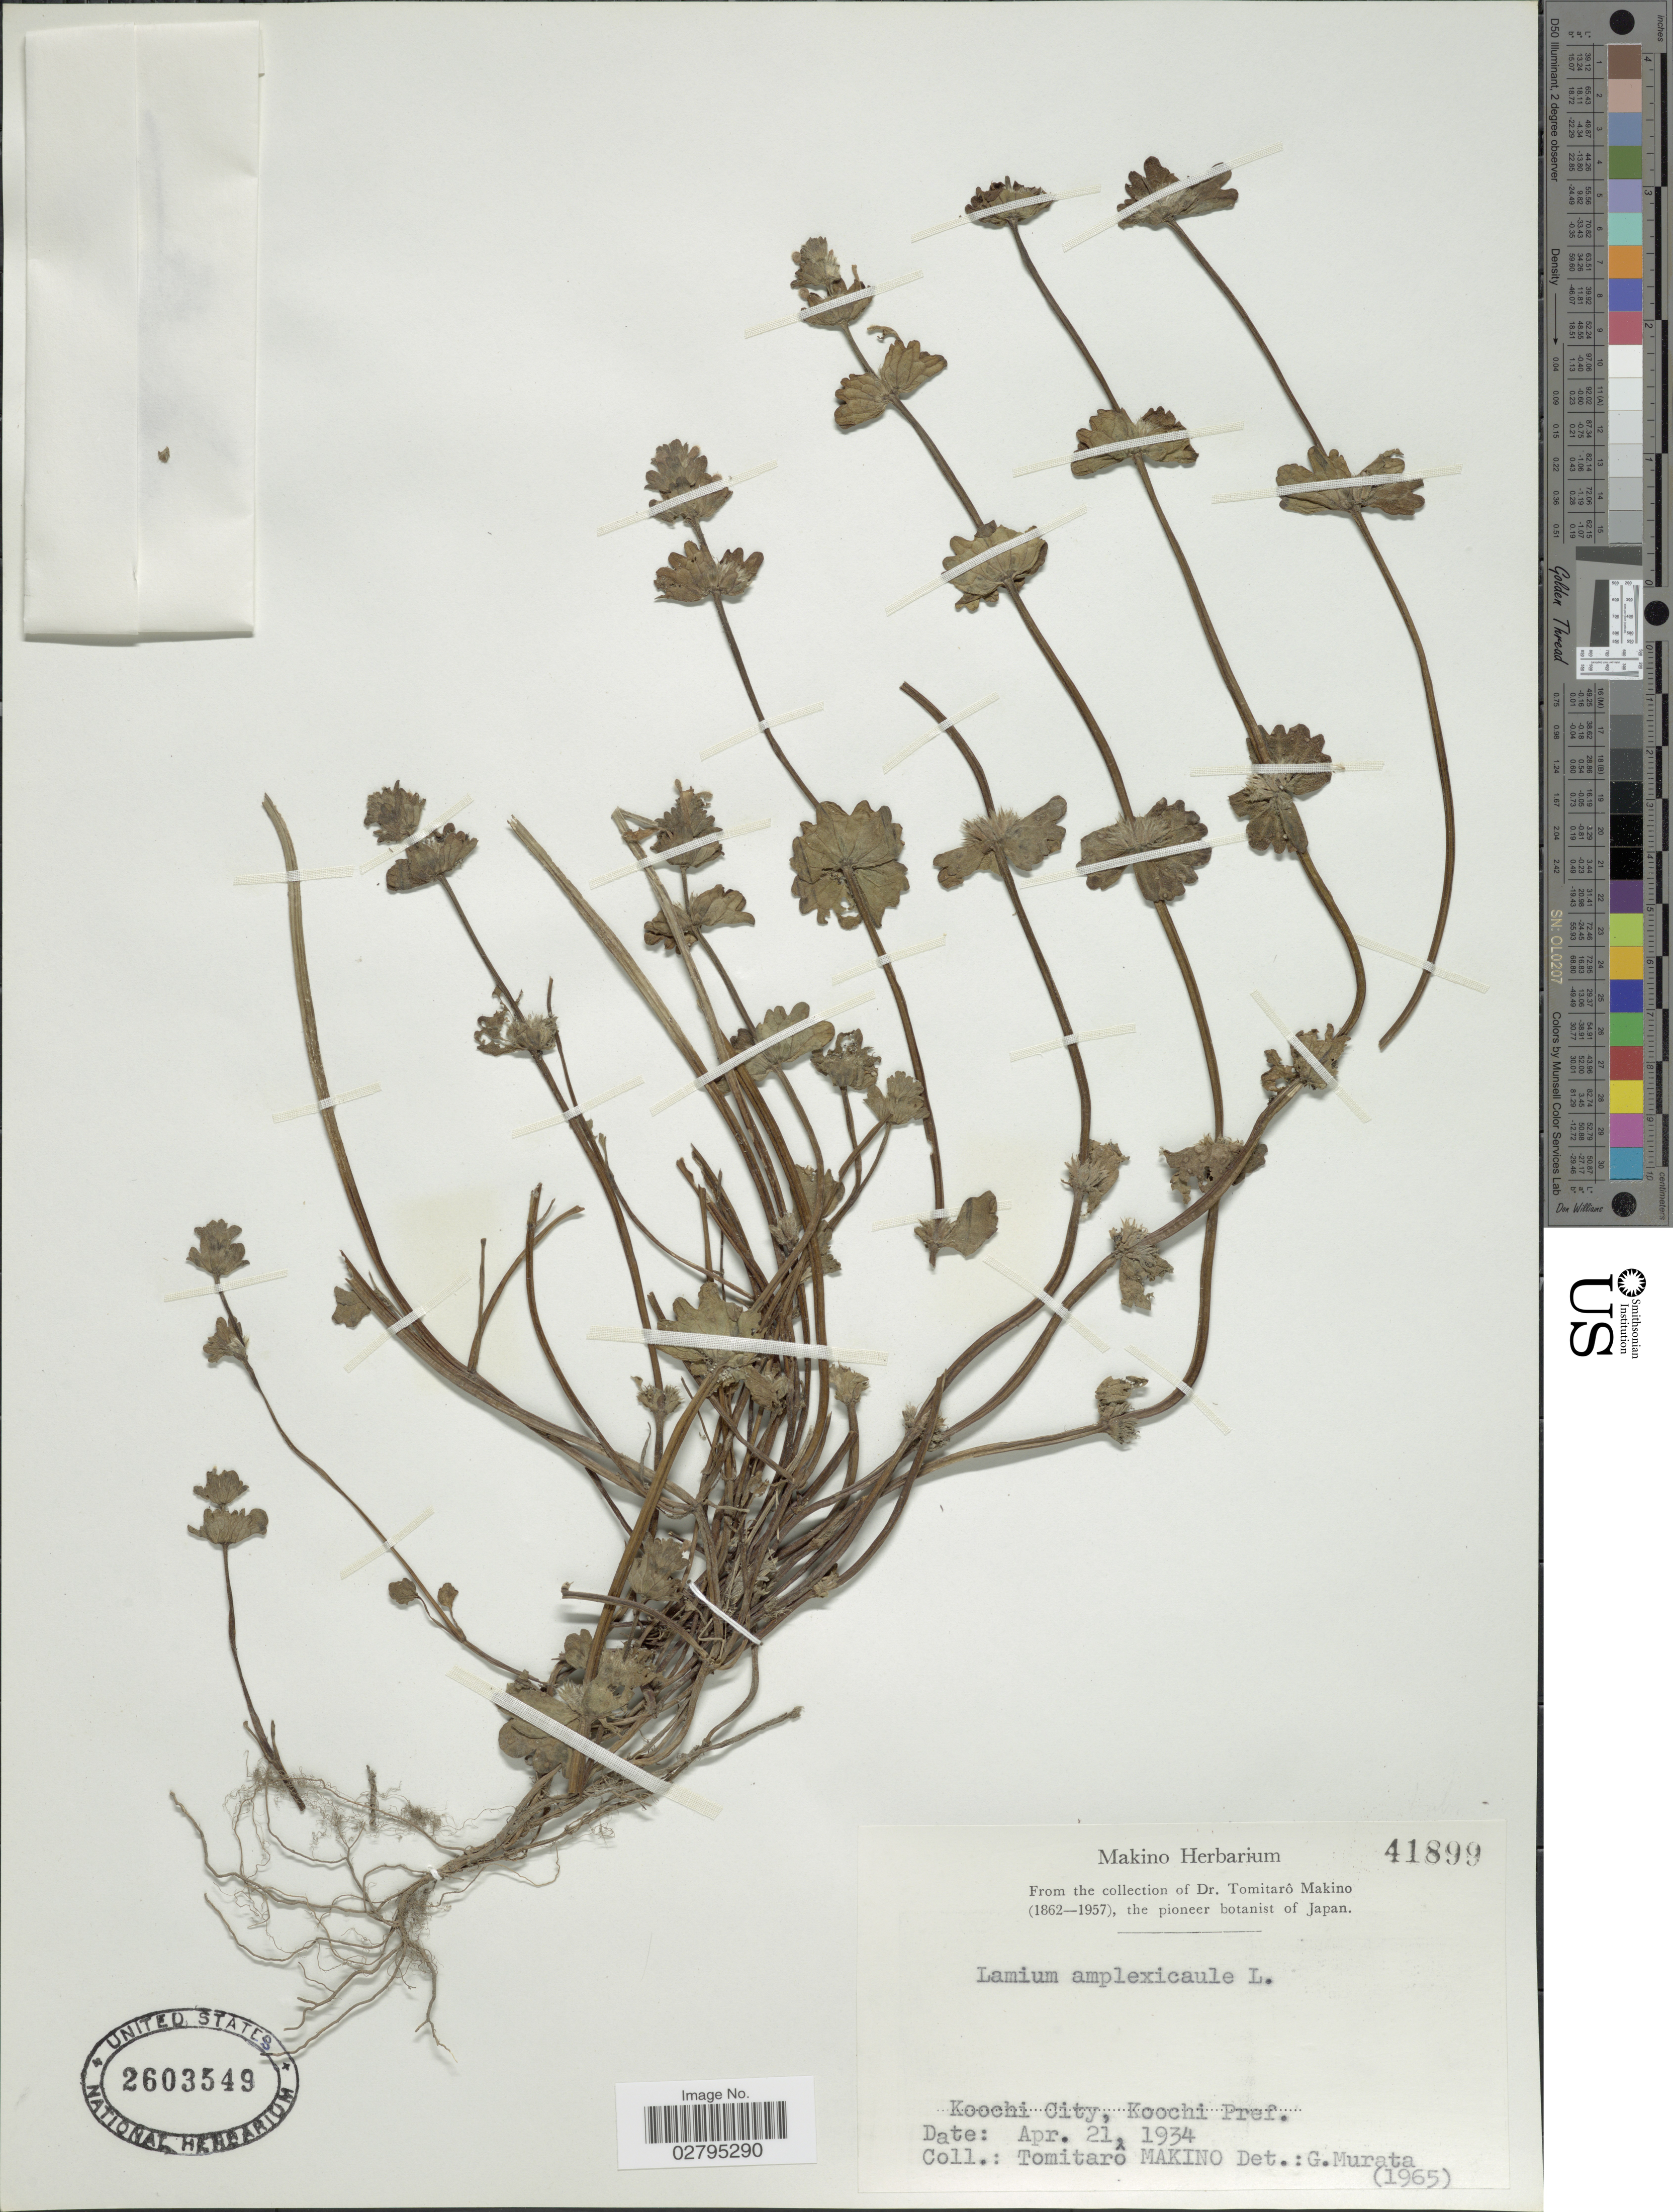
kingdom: Plantae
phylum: Tracheophyta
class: Magnoliopsida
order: Lamiales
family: Lamiaceae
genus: Lamium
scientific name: Lamium amplexicaule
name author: L.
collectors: T. Makino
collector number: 41899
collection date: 1934-04-21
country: Japan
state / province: Koti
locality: Koochi City, Koochi Pref.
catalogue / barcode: US 2603549